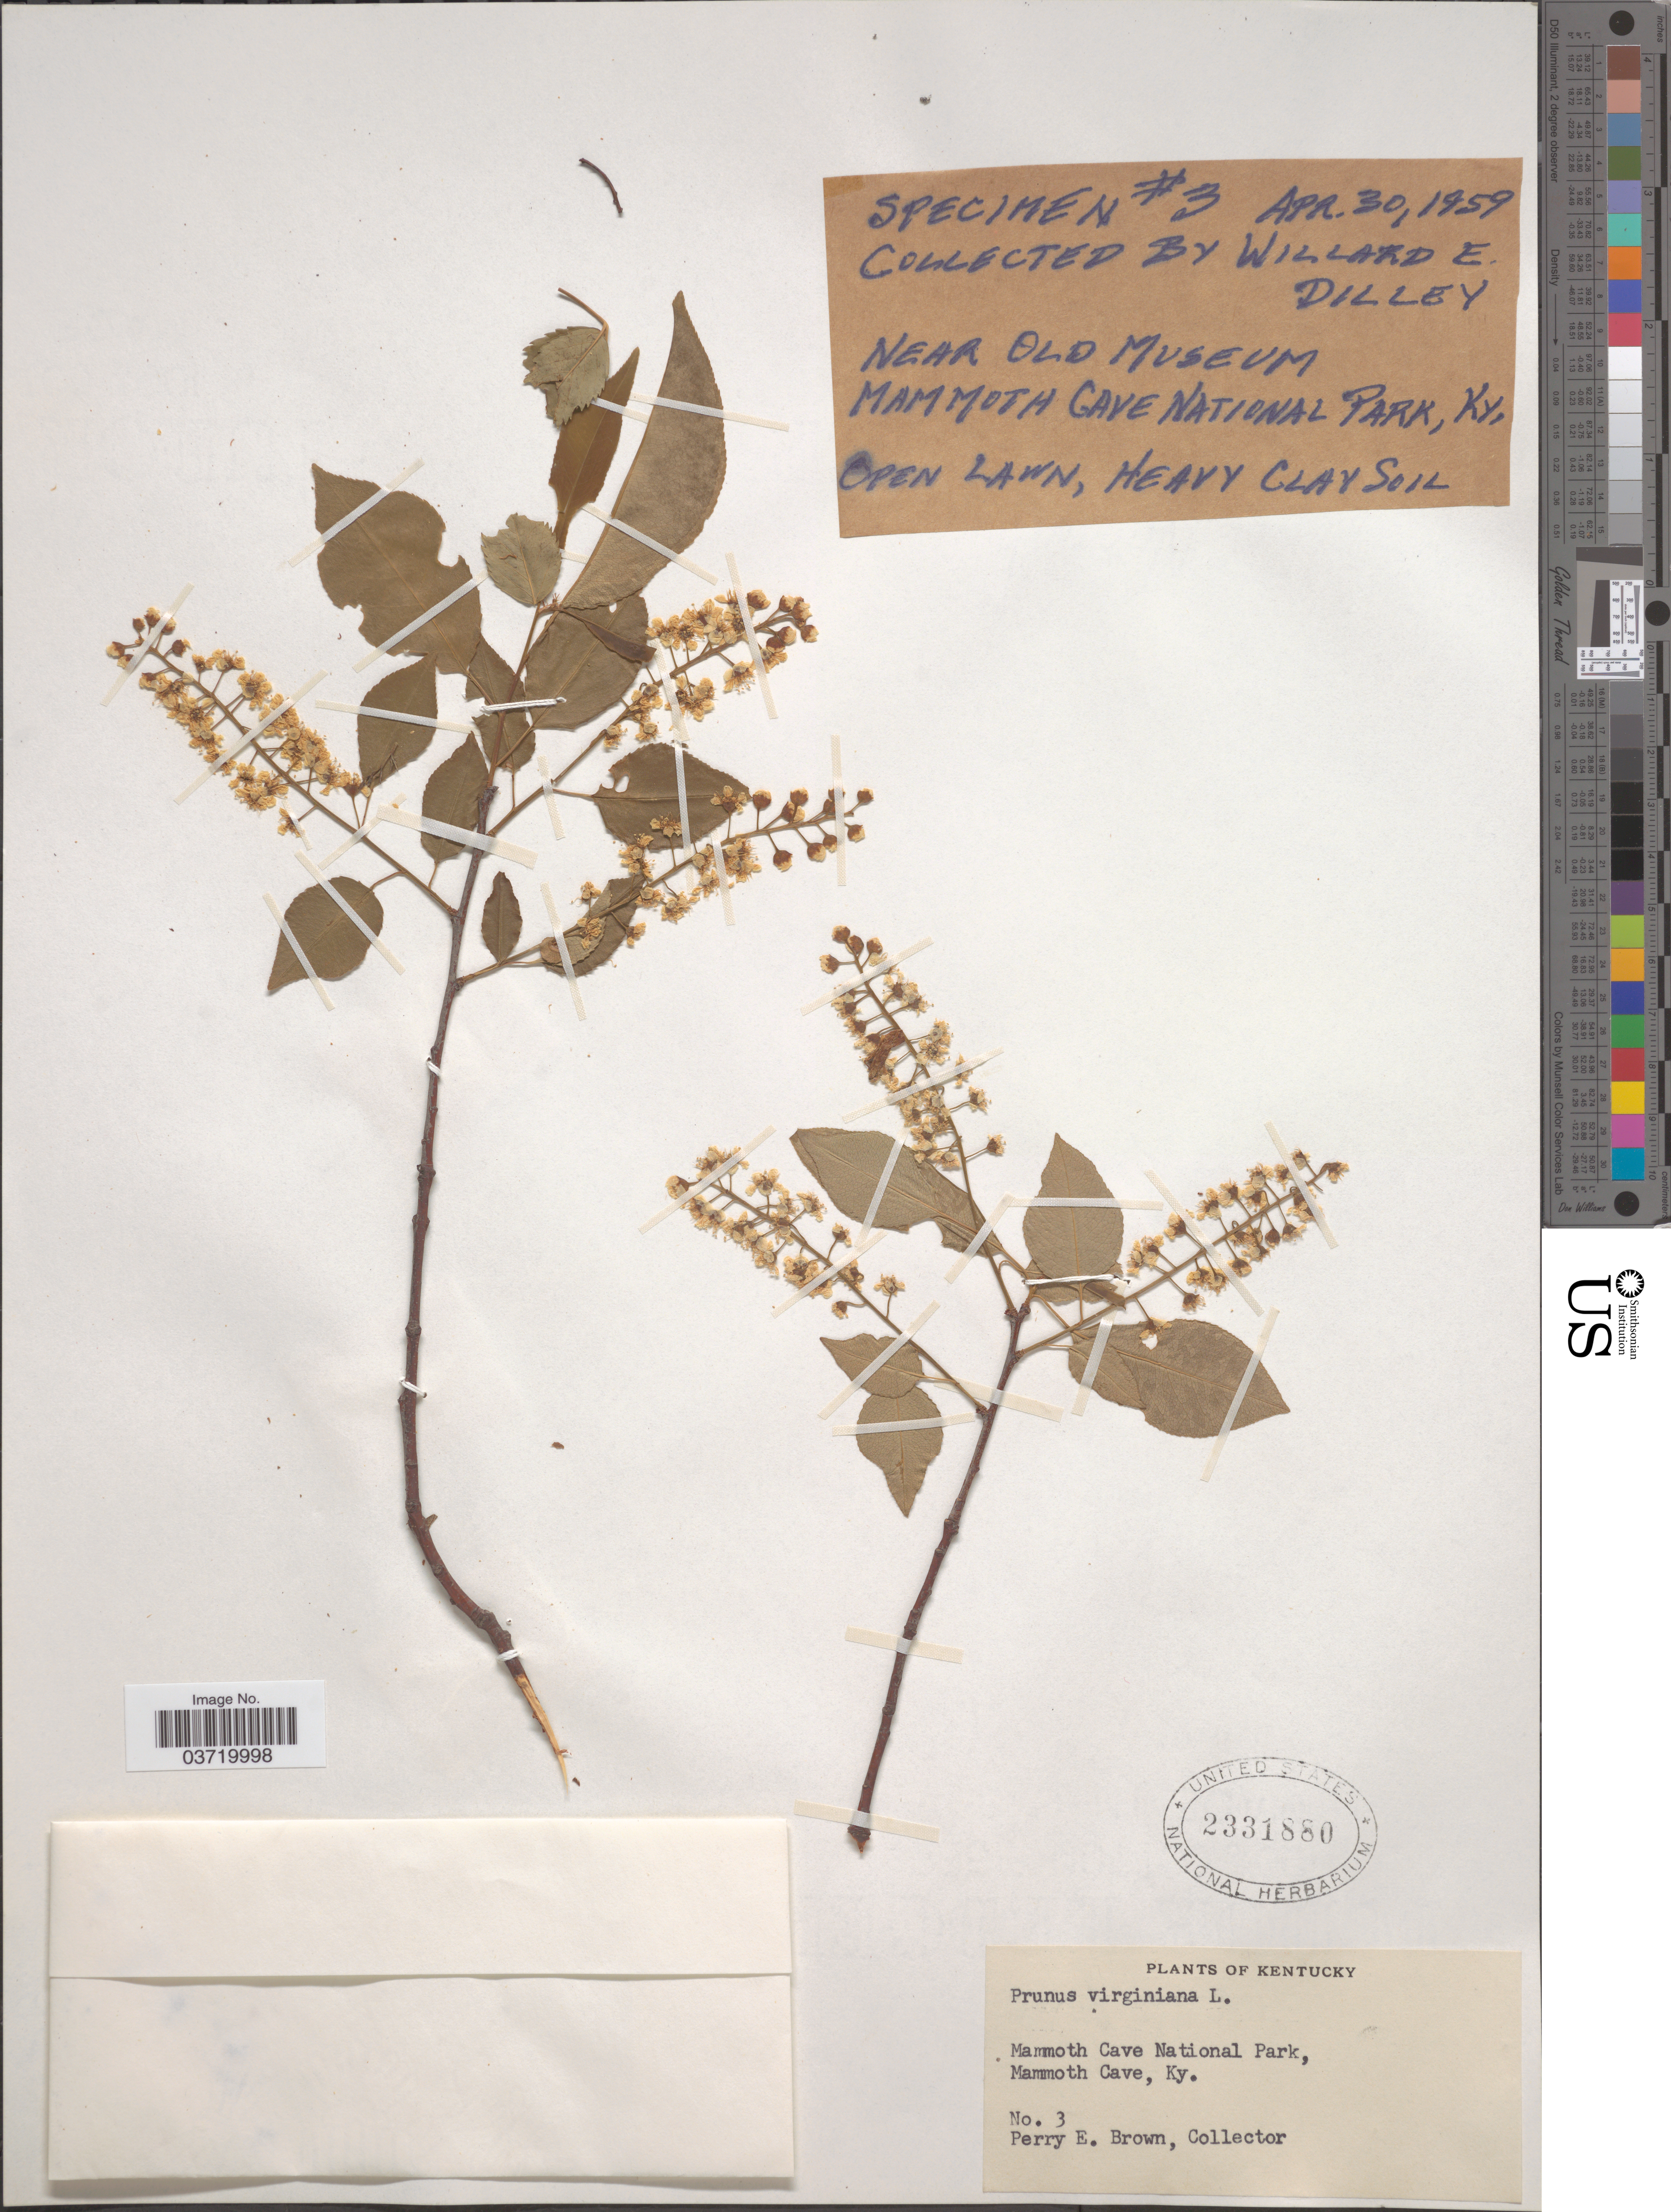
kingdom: Plantae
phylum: Tracheophyta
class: Magnoliopsida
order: Rosales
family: Rosaceae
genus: Prunus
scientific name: Prunus virginiana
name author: L.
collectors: P. Brown & W. Dilley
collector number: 3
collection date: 1959-04-30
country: United States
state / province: Kentucky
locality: Mammoth Cave National Park, Mammoth Cave. Near Old Museam.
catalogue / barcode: US 2331880